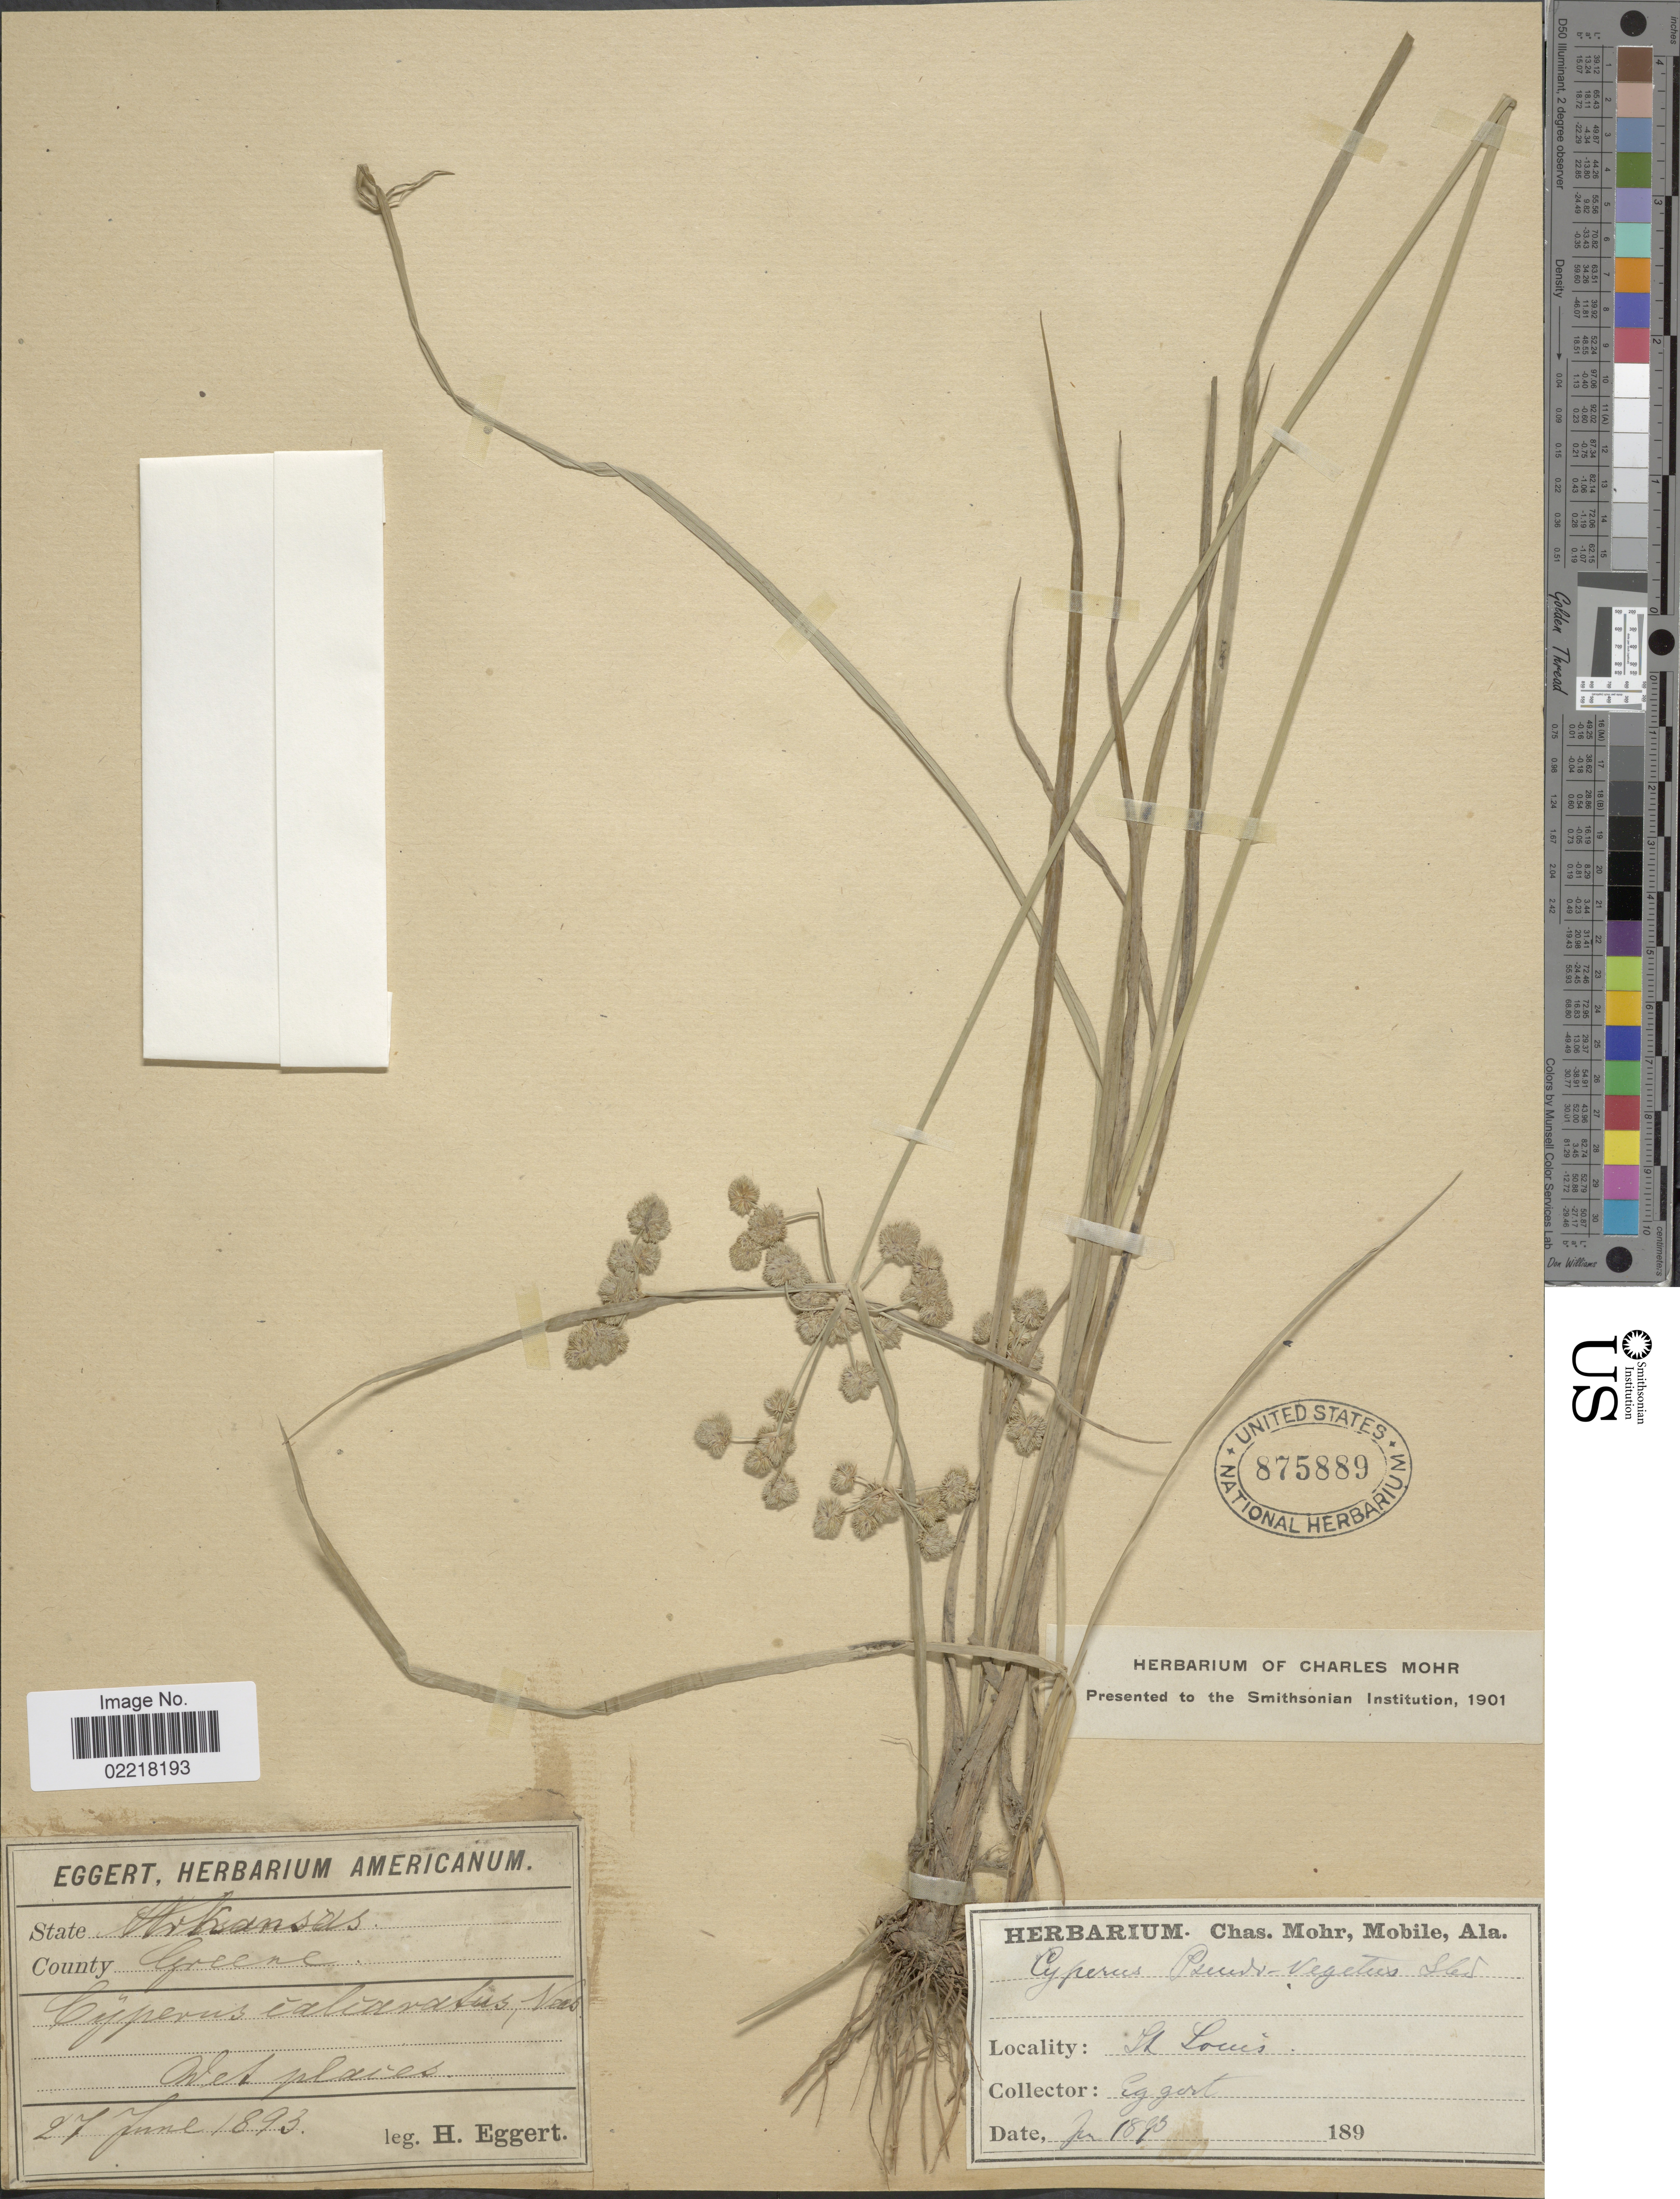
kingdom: Plantae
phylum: Tracheophyta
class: Liliopsida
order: Poales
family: Cyperaceae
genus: Cyperus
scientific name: Cyperus pseudovegetus Steud.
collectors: H. Eggert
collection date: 1893-06-27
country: United States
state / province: Arkansas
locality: County Greene.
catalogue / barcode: US 875889